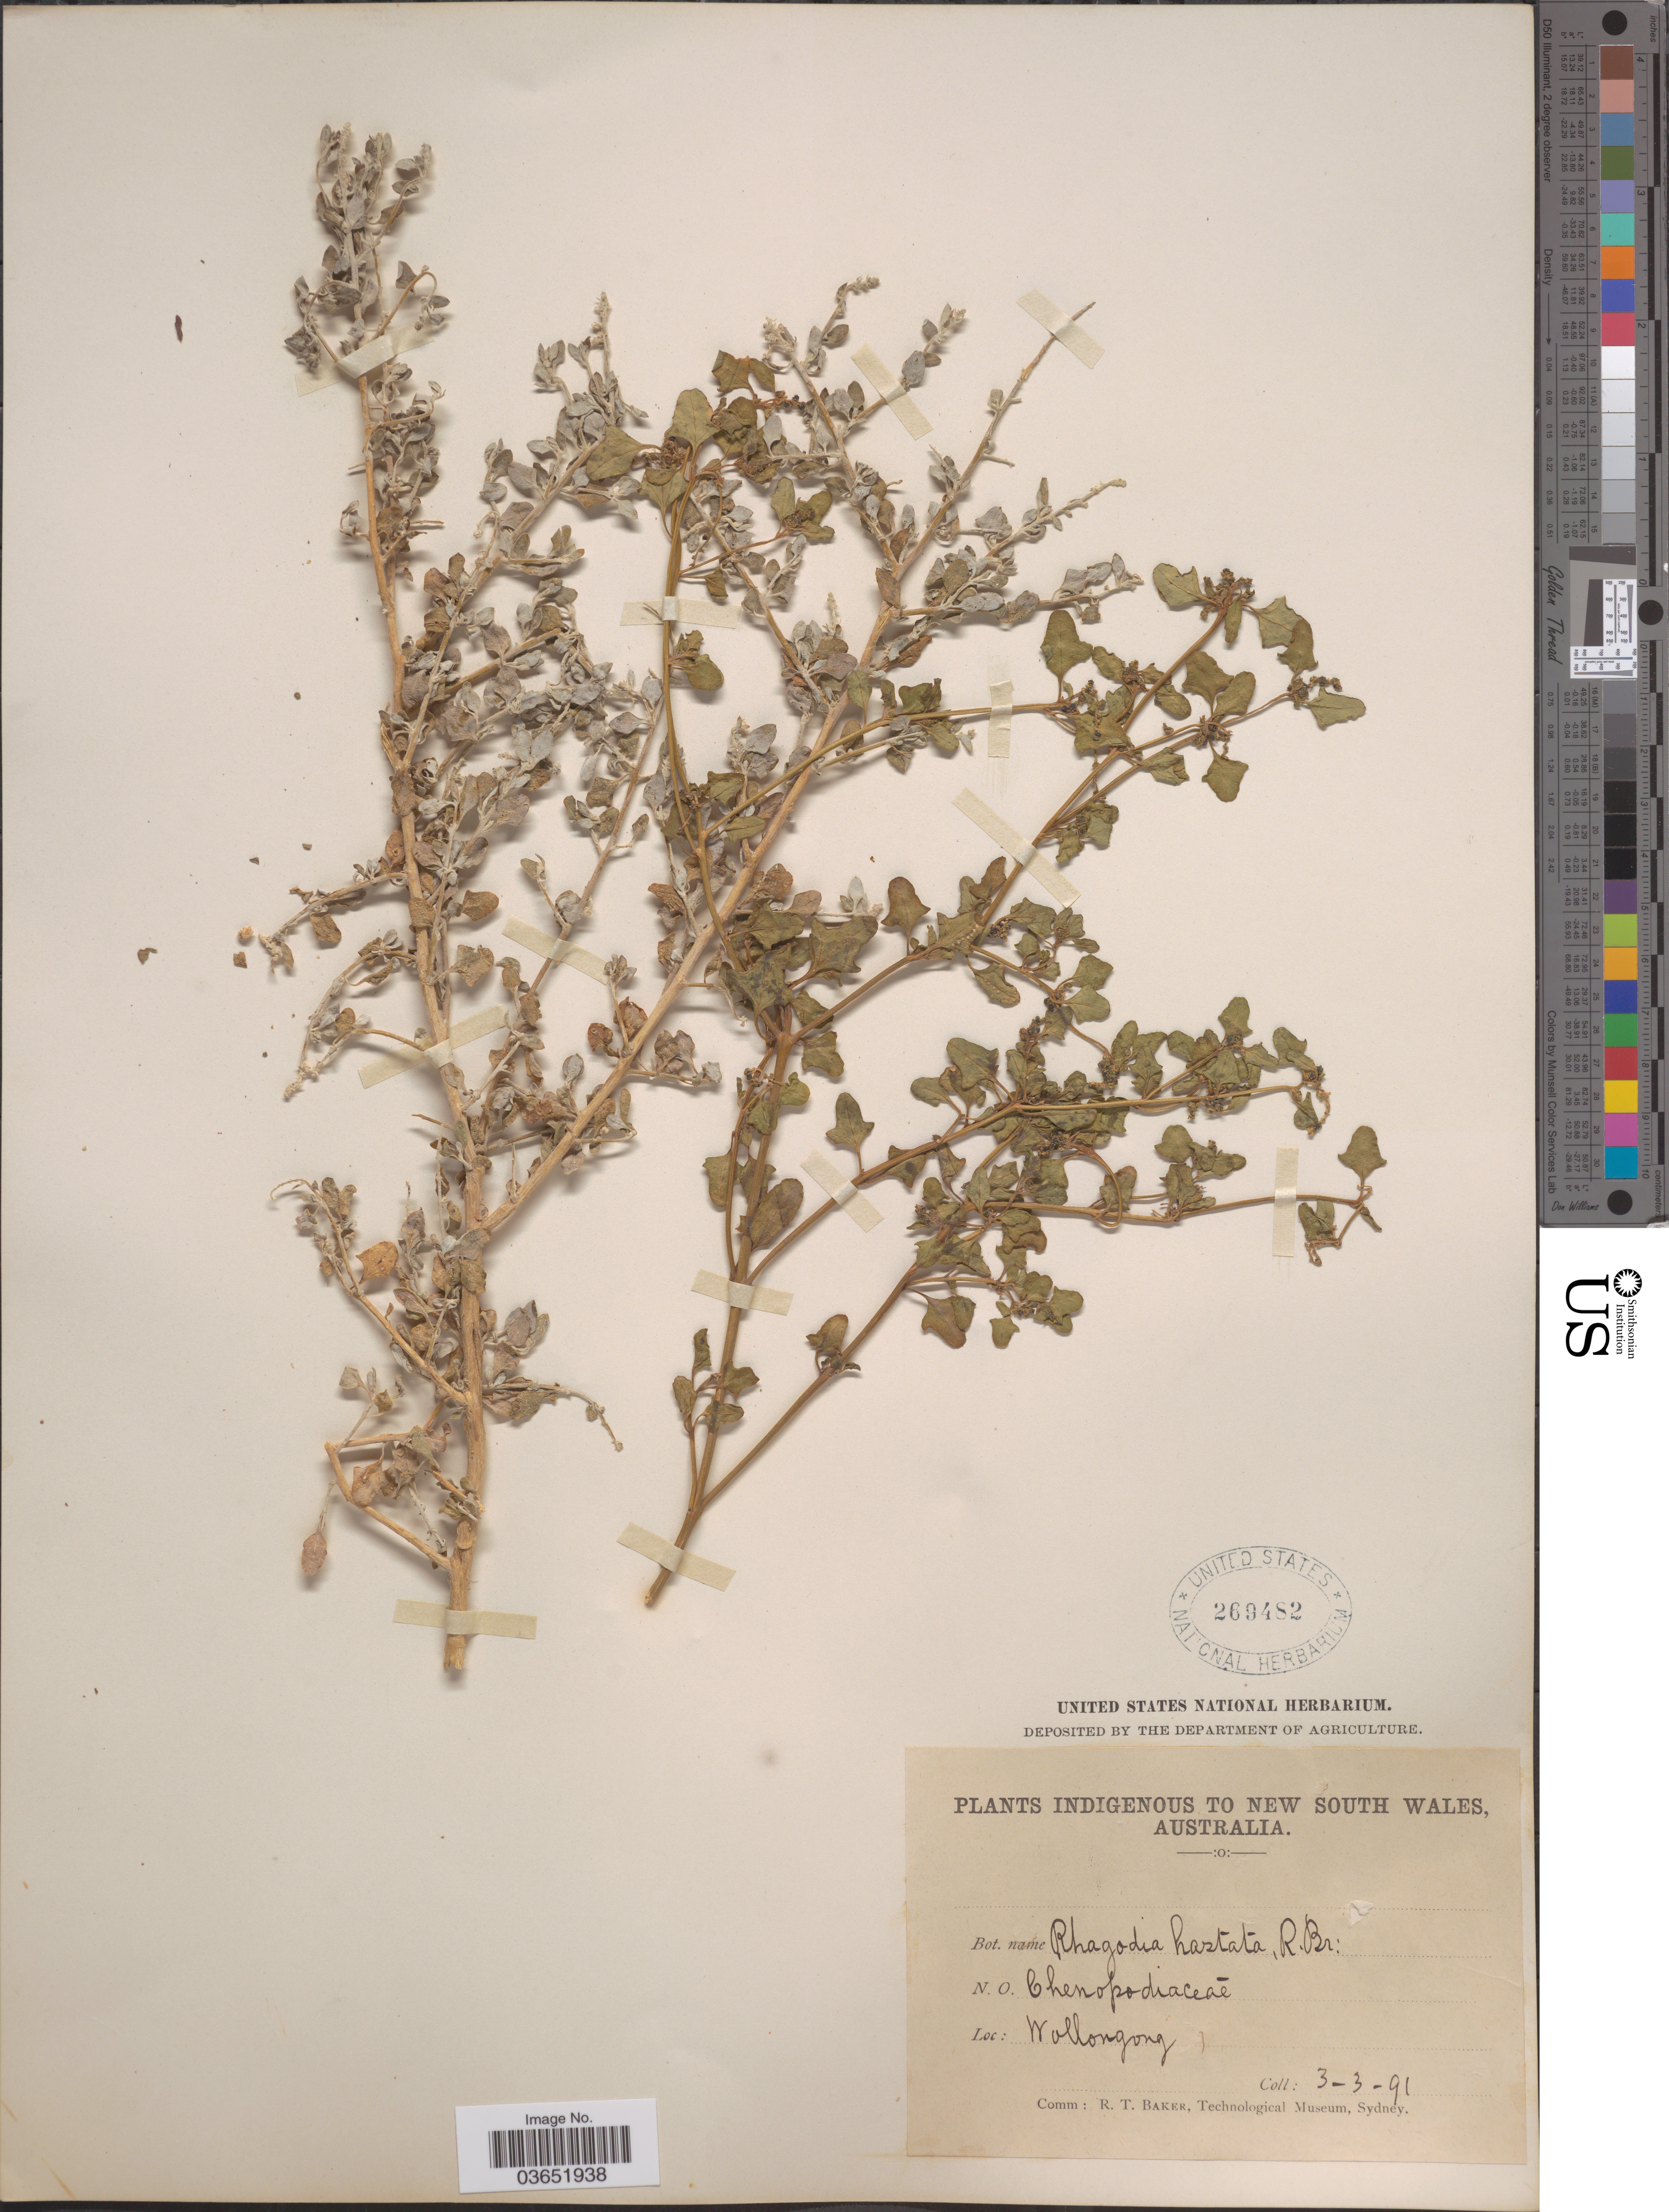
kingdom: Plantae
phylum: Tracheophyta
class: Magnoliopsida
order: Caryophyllales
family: Amaranthaceae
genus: Rhagodia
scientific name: Rhagodia hastata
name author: R. Br.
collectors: ex herb. United States National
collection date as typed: Transcribed d/m/y: 3/3/91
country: Australia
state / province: New South Wales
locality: Wollongong.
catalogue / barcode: US 269482